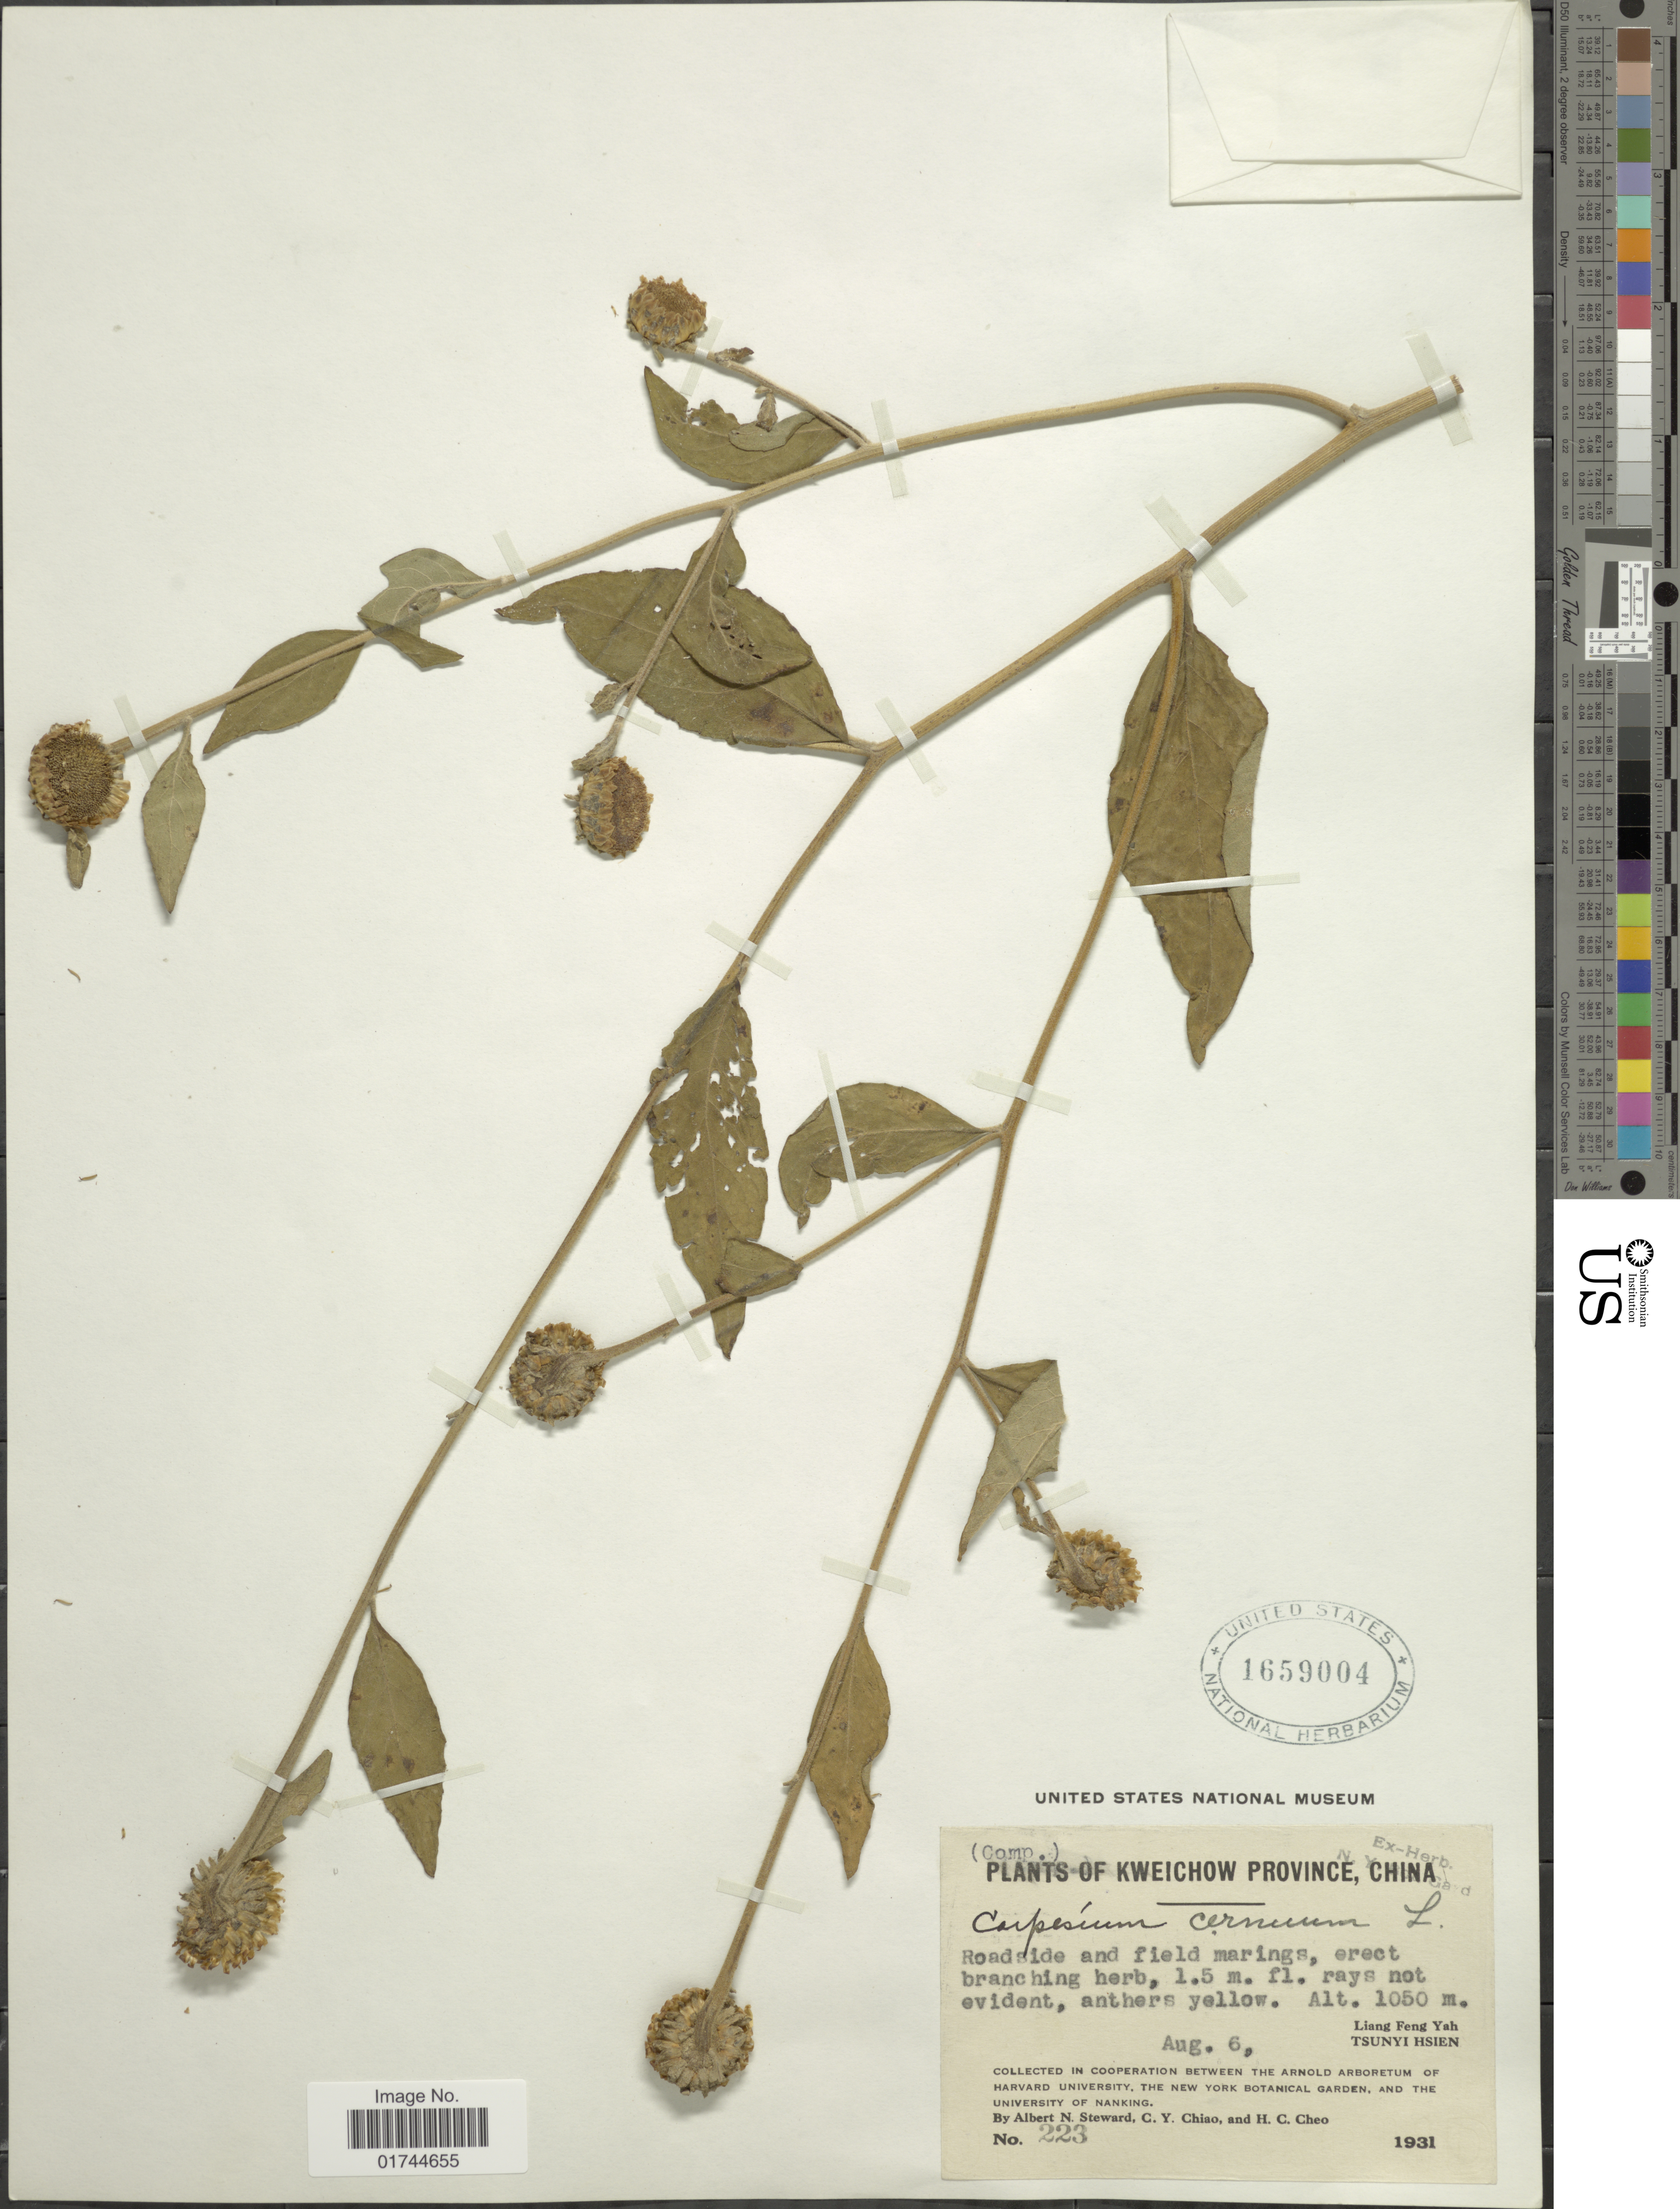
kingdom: Plantae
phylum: Tracheophyta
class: Magnoliopsida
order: Asterales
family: Asteraceae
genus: Carpesium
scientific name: Carpesium cernum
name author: L.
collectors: A. N. Steward, C. Y. Chiao & H. Cheo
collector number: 223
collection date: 1931-08-06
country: China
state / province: Guizhou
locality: Liang Feng Yah, Tsunyi Hsien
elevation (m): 1050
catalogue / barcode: US 1659004